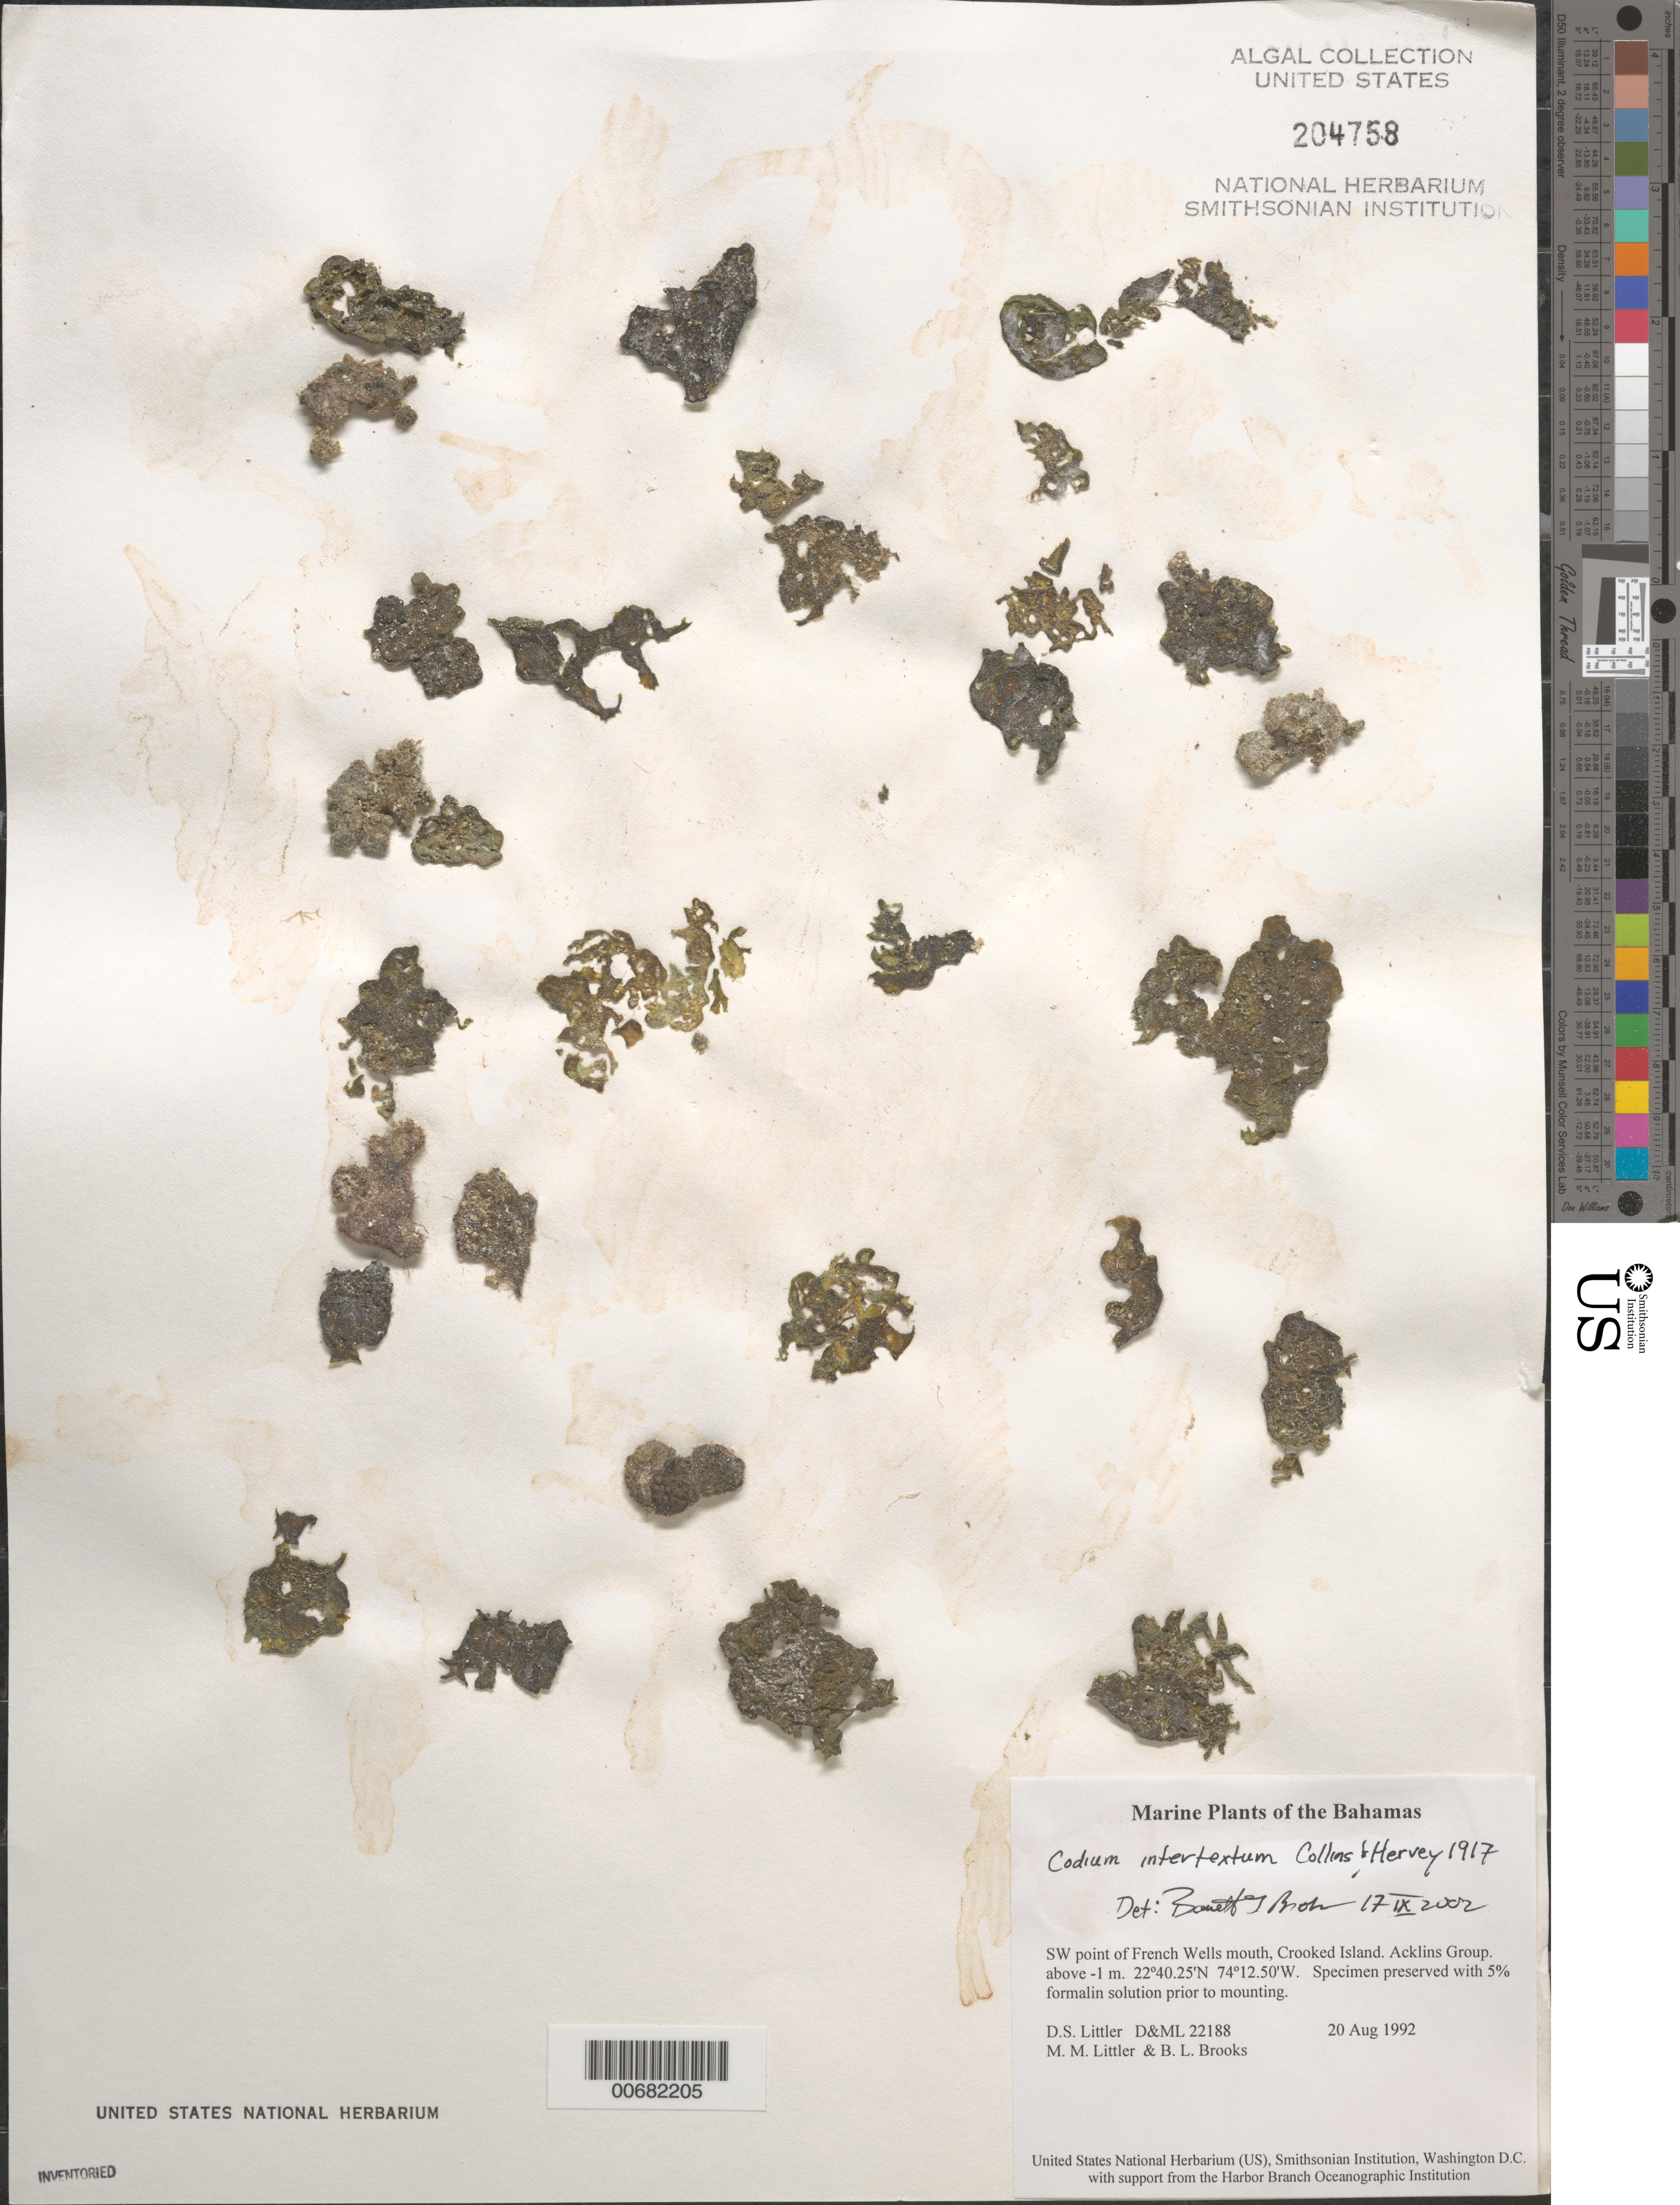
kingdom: Plantae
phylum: Chlorophyta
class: Ulvophyceae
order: Bryopsidales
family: Codiaceae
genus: Codium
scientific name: Codium intertextum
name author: Collins & Herv.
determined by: Brooks, B. L., (BOT), Smithsonian Institution - National Museum of Natural History (UNITED STATES)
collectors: D. S. Littler, M. M. Littler & B. Brooks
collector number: D&ML 22188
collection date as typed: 20 Aug 1992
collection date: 1992-08-20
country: Bahamas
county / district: Crooked Island District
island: Crooked Island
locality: Southwest point of French Wells mouth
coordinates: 22 40.25' N, 74 12.50' W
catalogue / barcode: US 204758